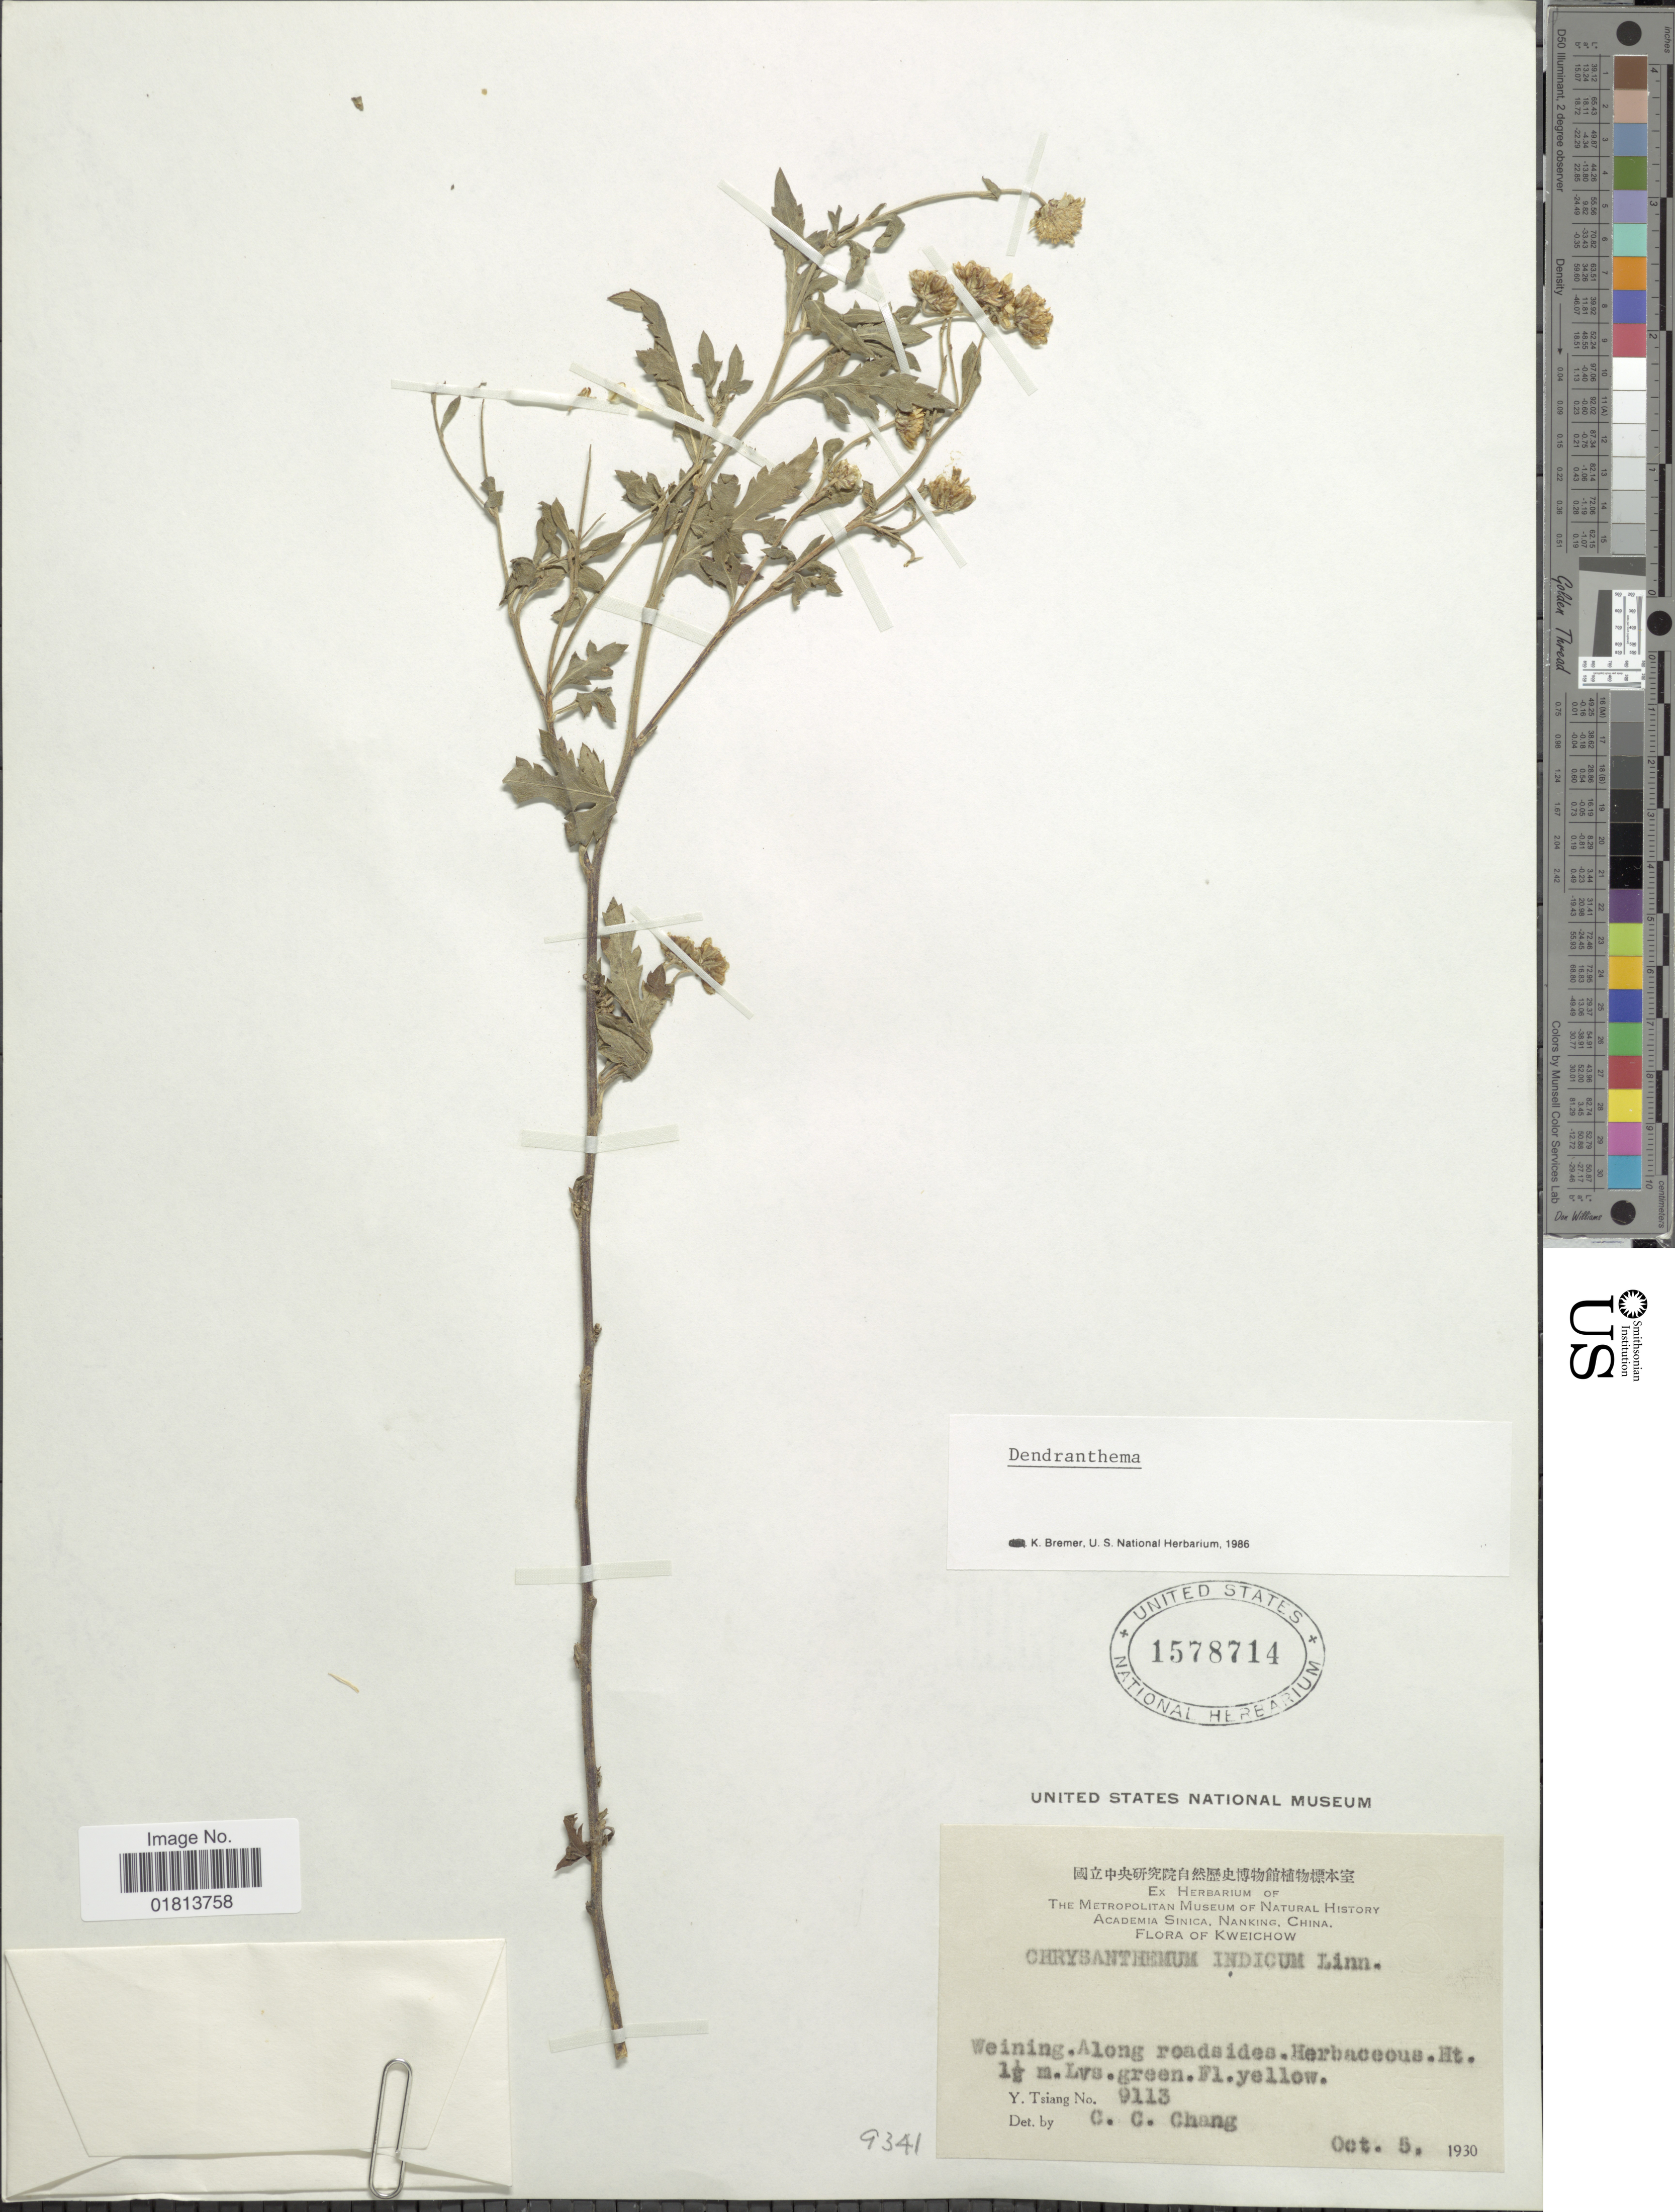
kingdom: Plantae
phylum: Tracheophyta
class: Magnoliopsida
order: Asterales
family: Asteraceae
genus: Dendranthema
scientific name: Dendranthema indicum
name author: (L.) Des Moul.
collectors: Y. Tsiang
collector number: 9113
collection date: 1930-10-05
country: China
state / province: Guizhou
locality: Weinig, along roadside, Kweichow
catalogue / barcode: US 1578714